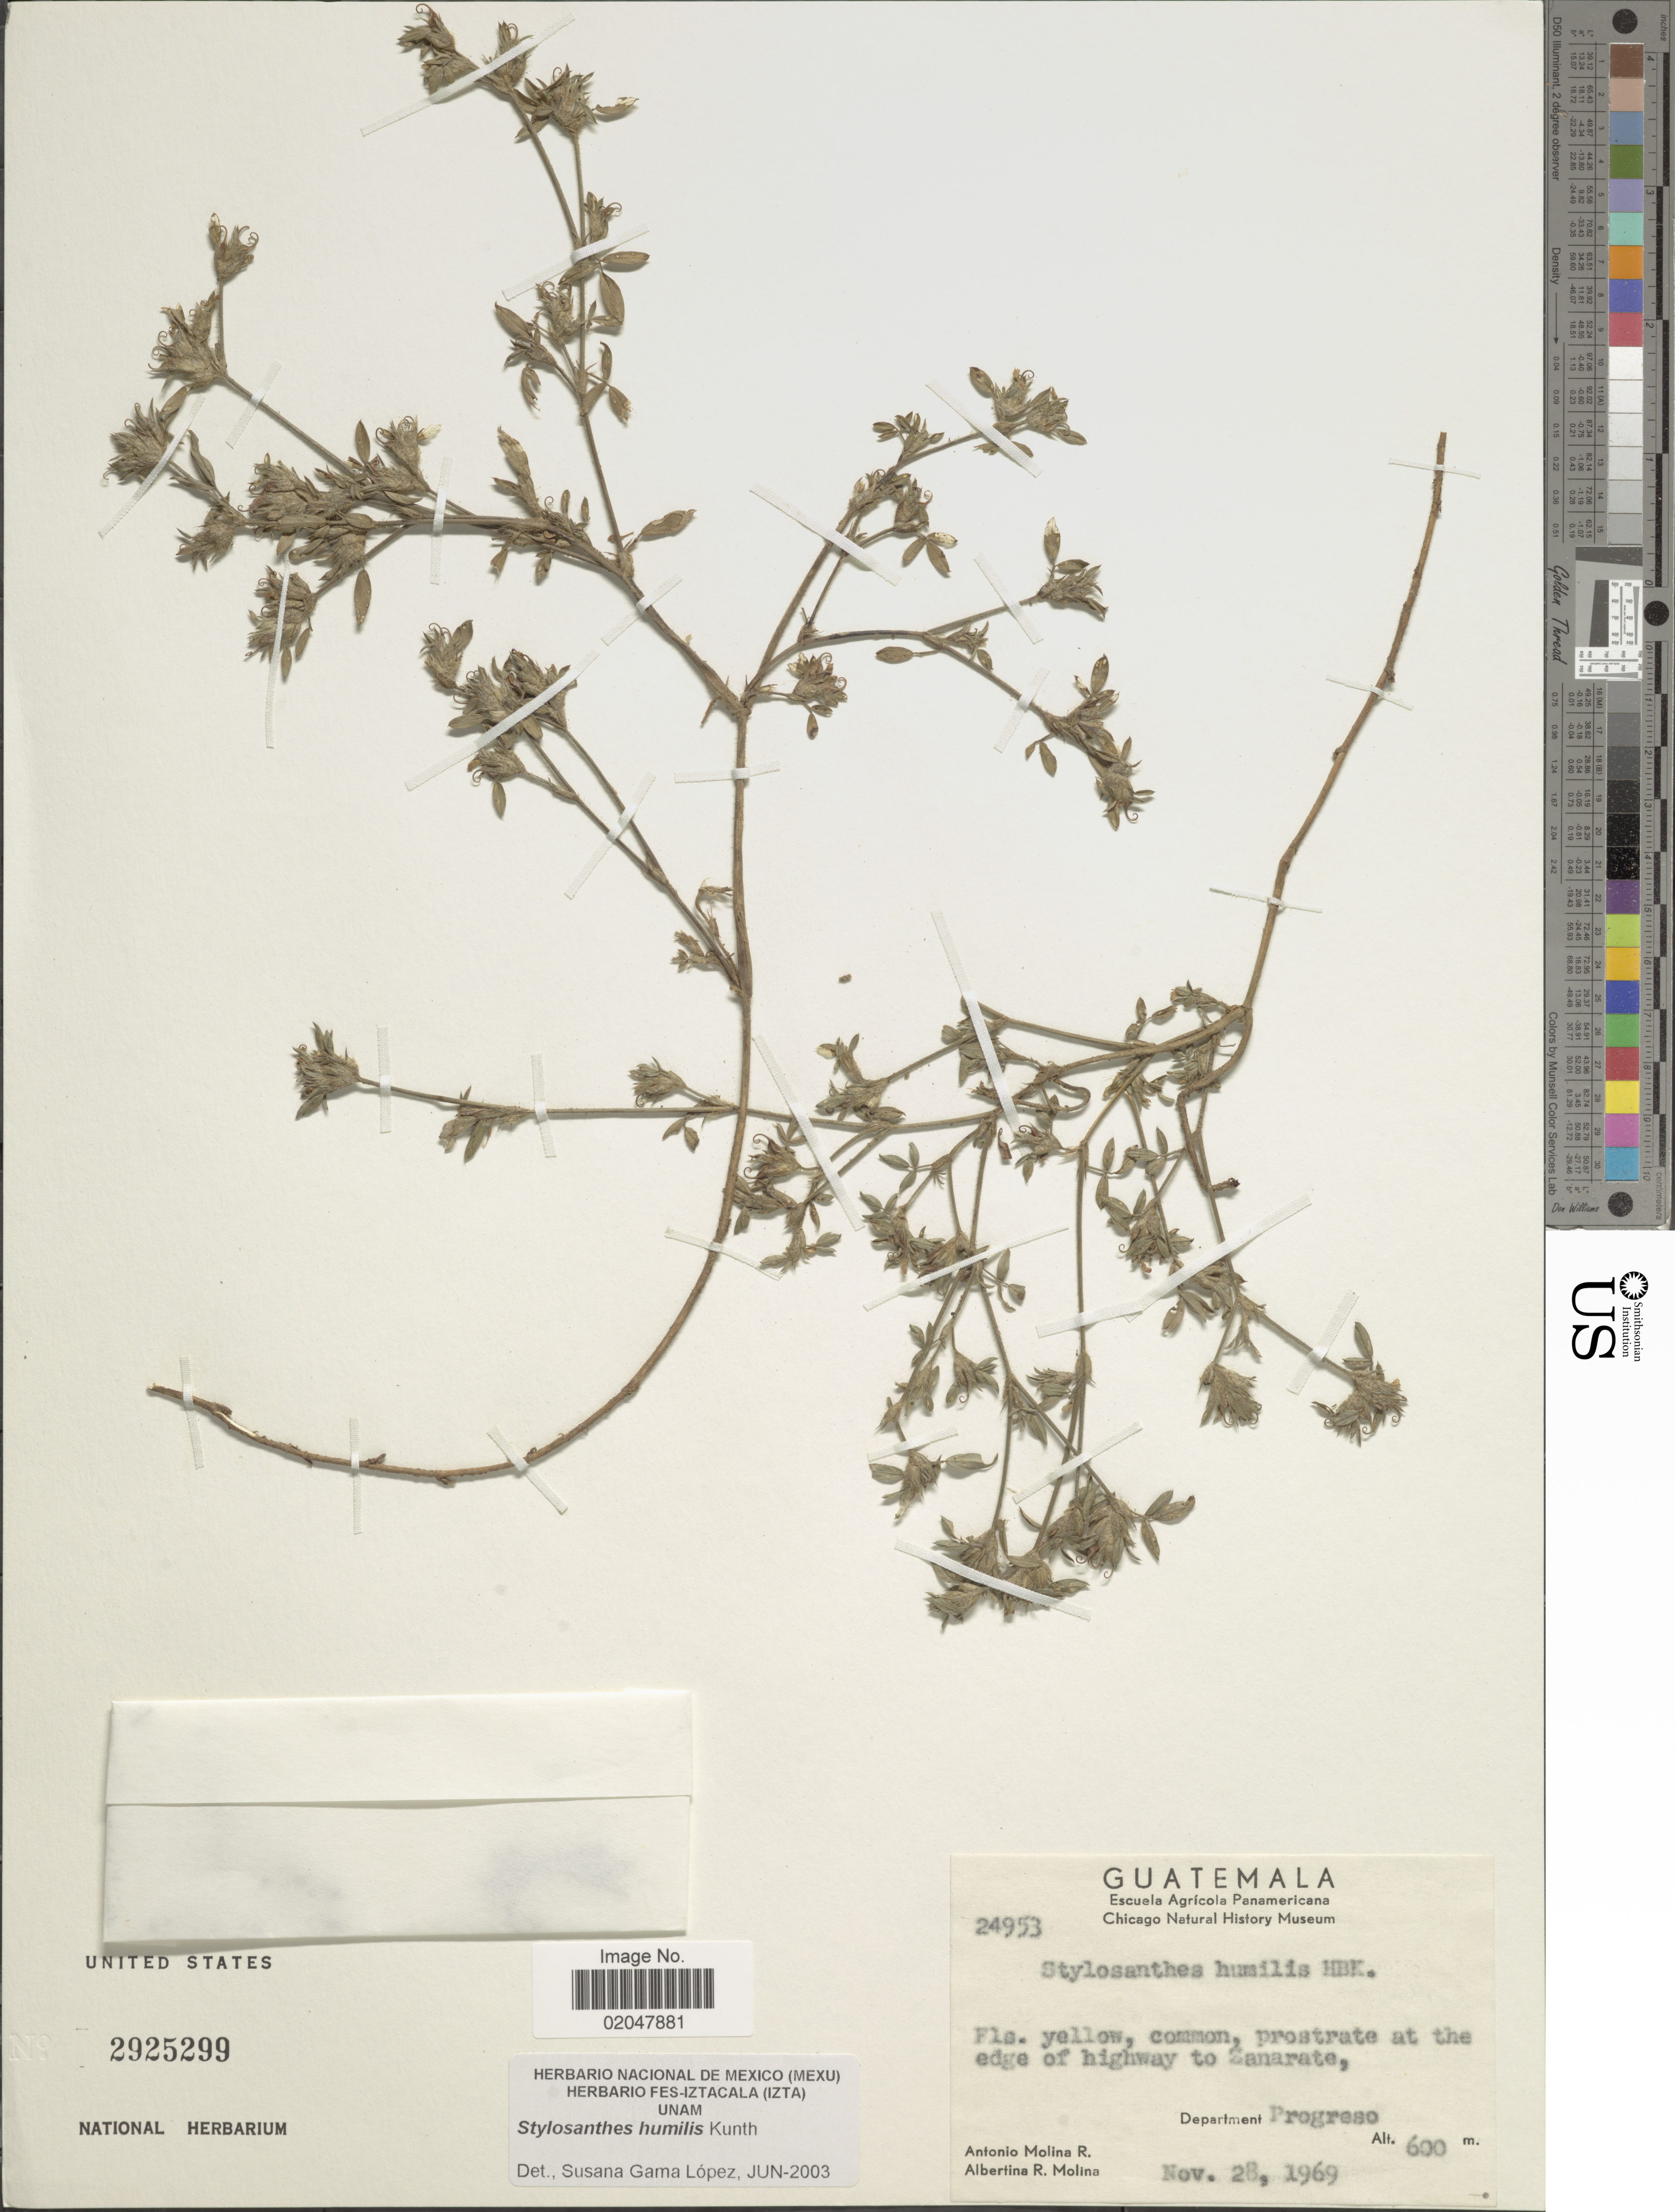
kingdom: Plantae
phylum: Tracheophyta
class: Magnoliopsida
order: Fabales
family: Fabaceae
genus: Stylosanthes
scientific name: Stylosanthes humilis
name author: Kunth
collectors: A. Molina R. & A. R. Molina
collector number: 24953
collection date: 1969-11-28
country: Guatemala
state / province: El Progreso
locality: Prostrate at the edge of highway to Zanarate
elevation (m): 600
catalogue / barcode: US 2925299